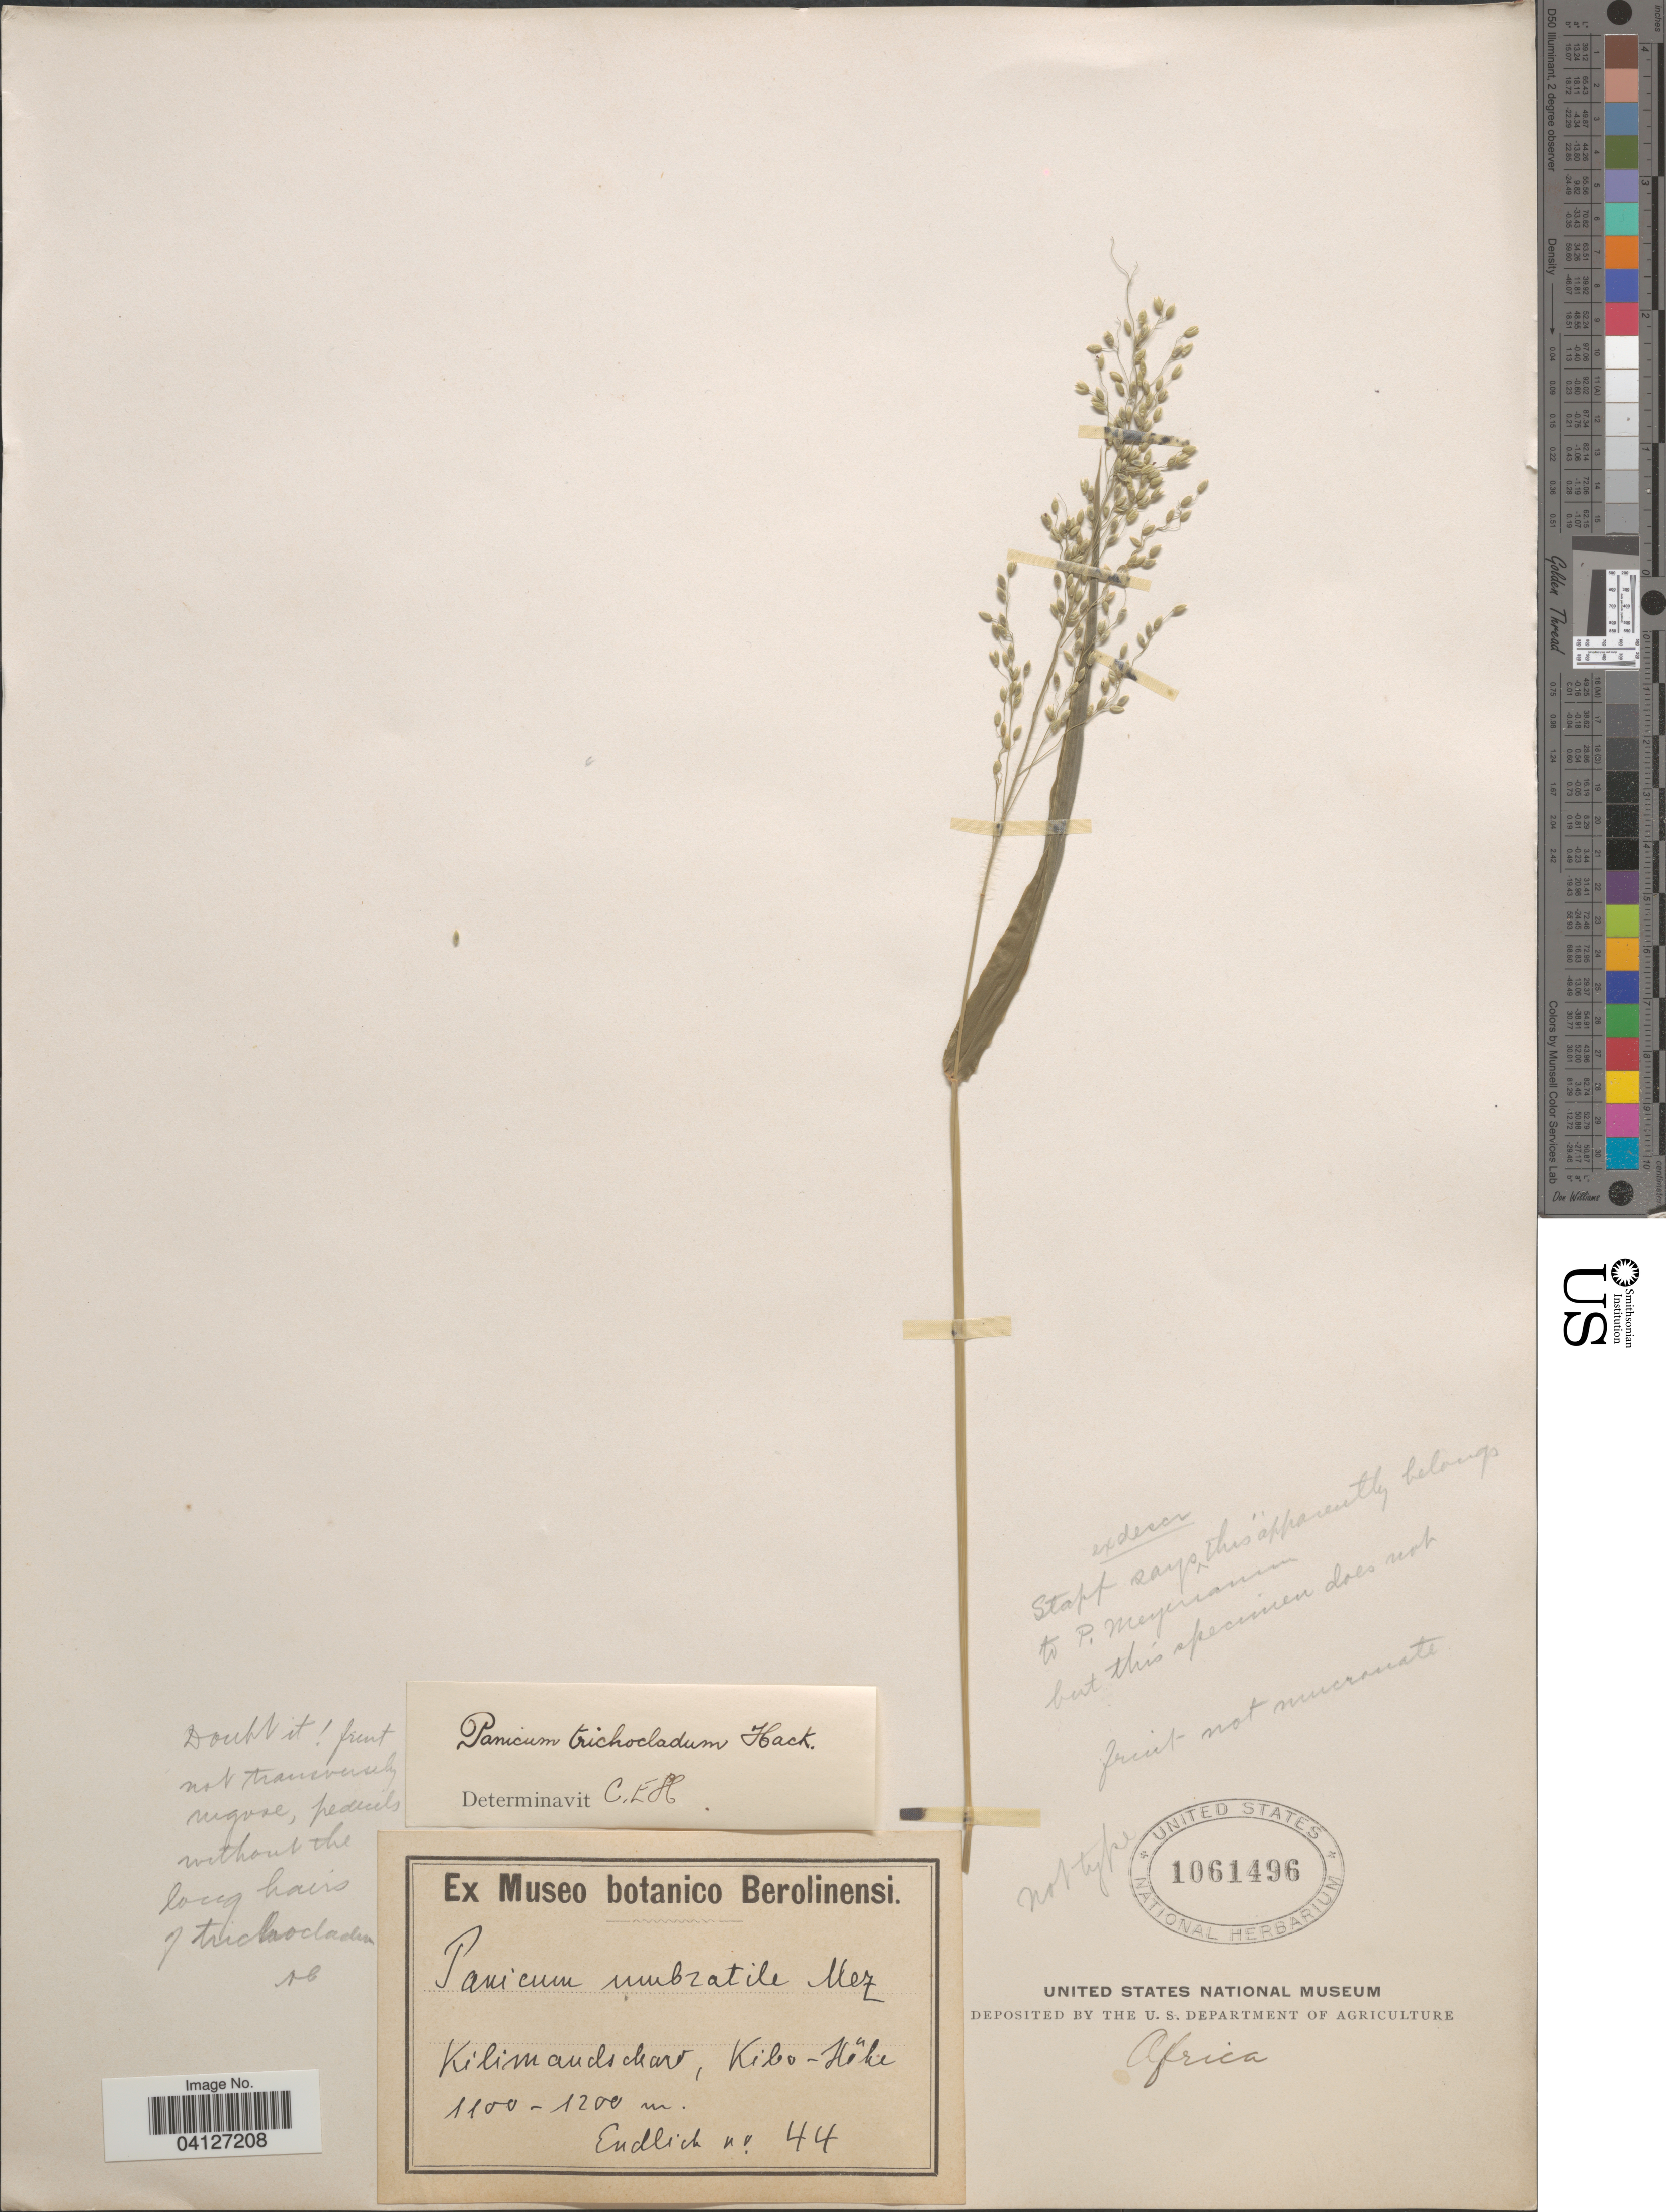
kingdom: Plantae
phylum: Tracheophyta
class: Liliopsida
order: Poales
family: Poaceae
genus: Panicum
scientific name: Panicum trichocladum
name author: Hack. ex K. Schum. in Engl.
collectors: Endlich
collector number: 44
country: Tanzania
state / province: Kilimanjaro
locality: Kilimandscharo, Kibo.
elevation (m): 1100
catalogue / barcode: US 1061496